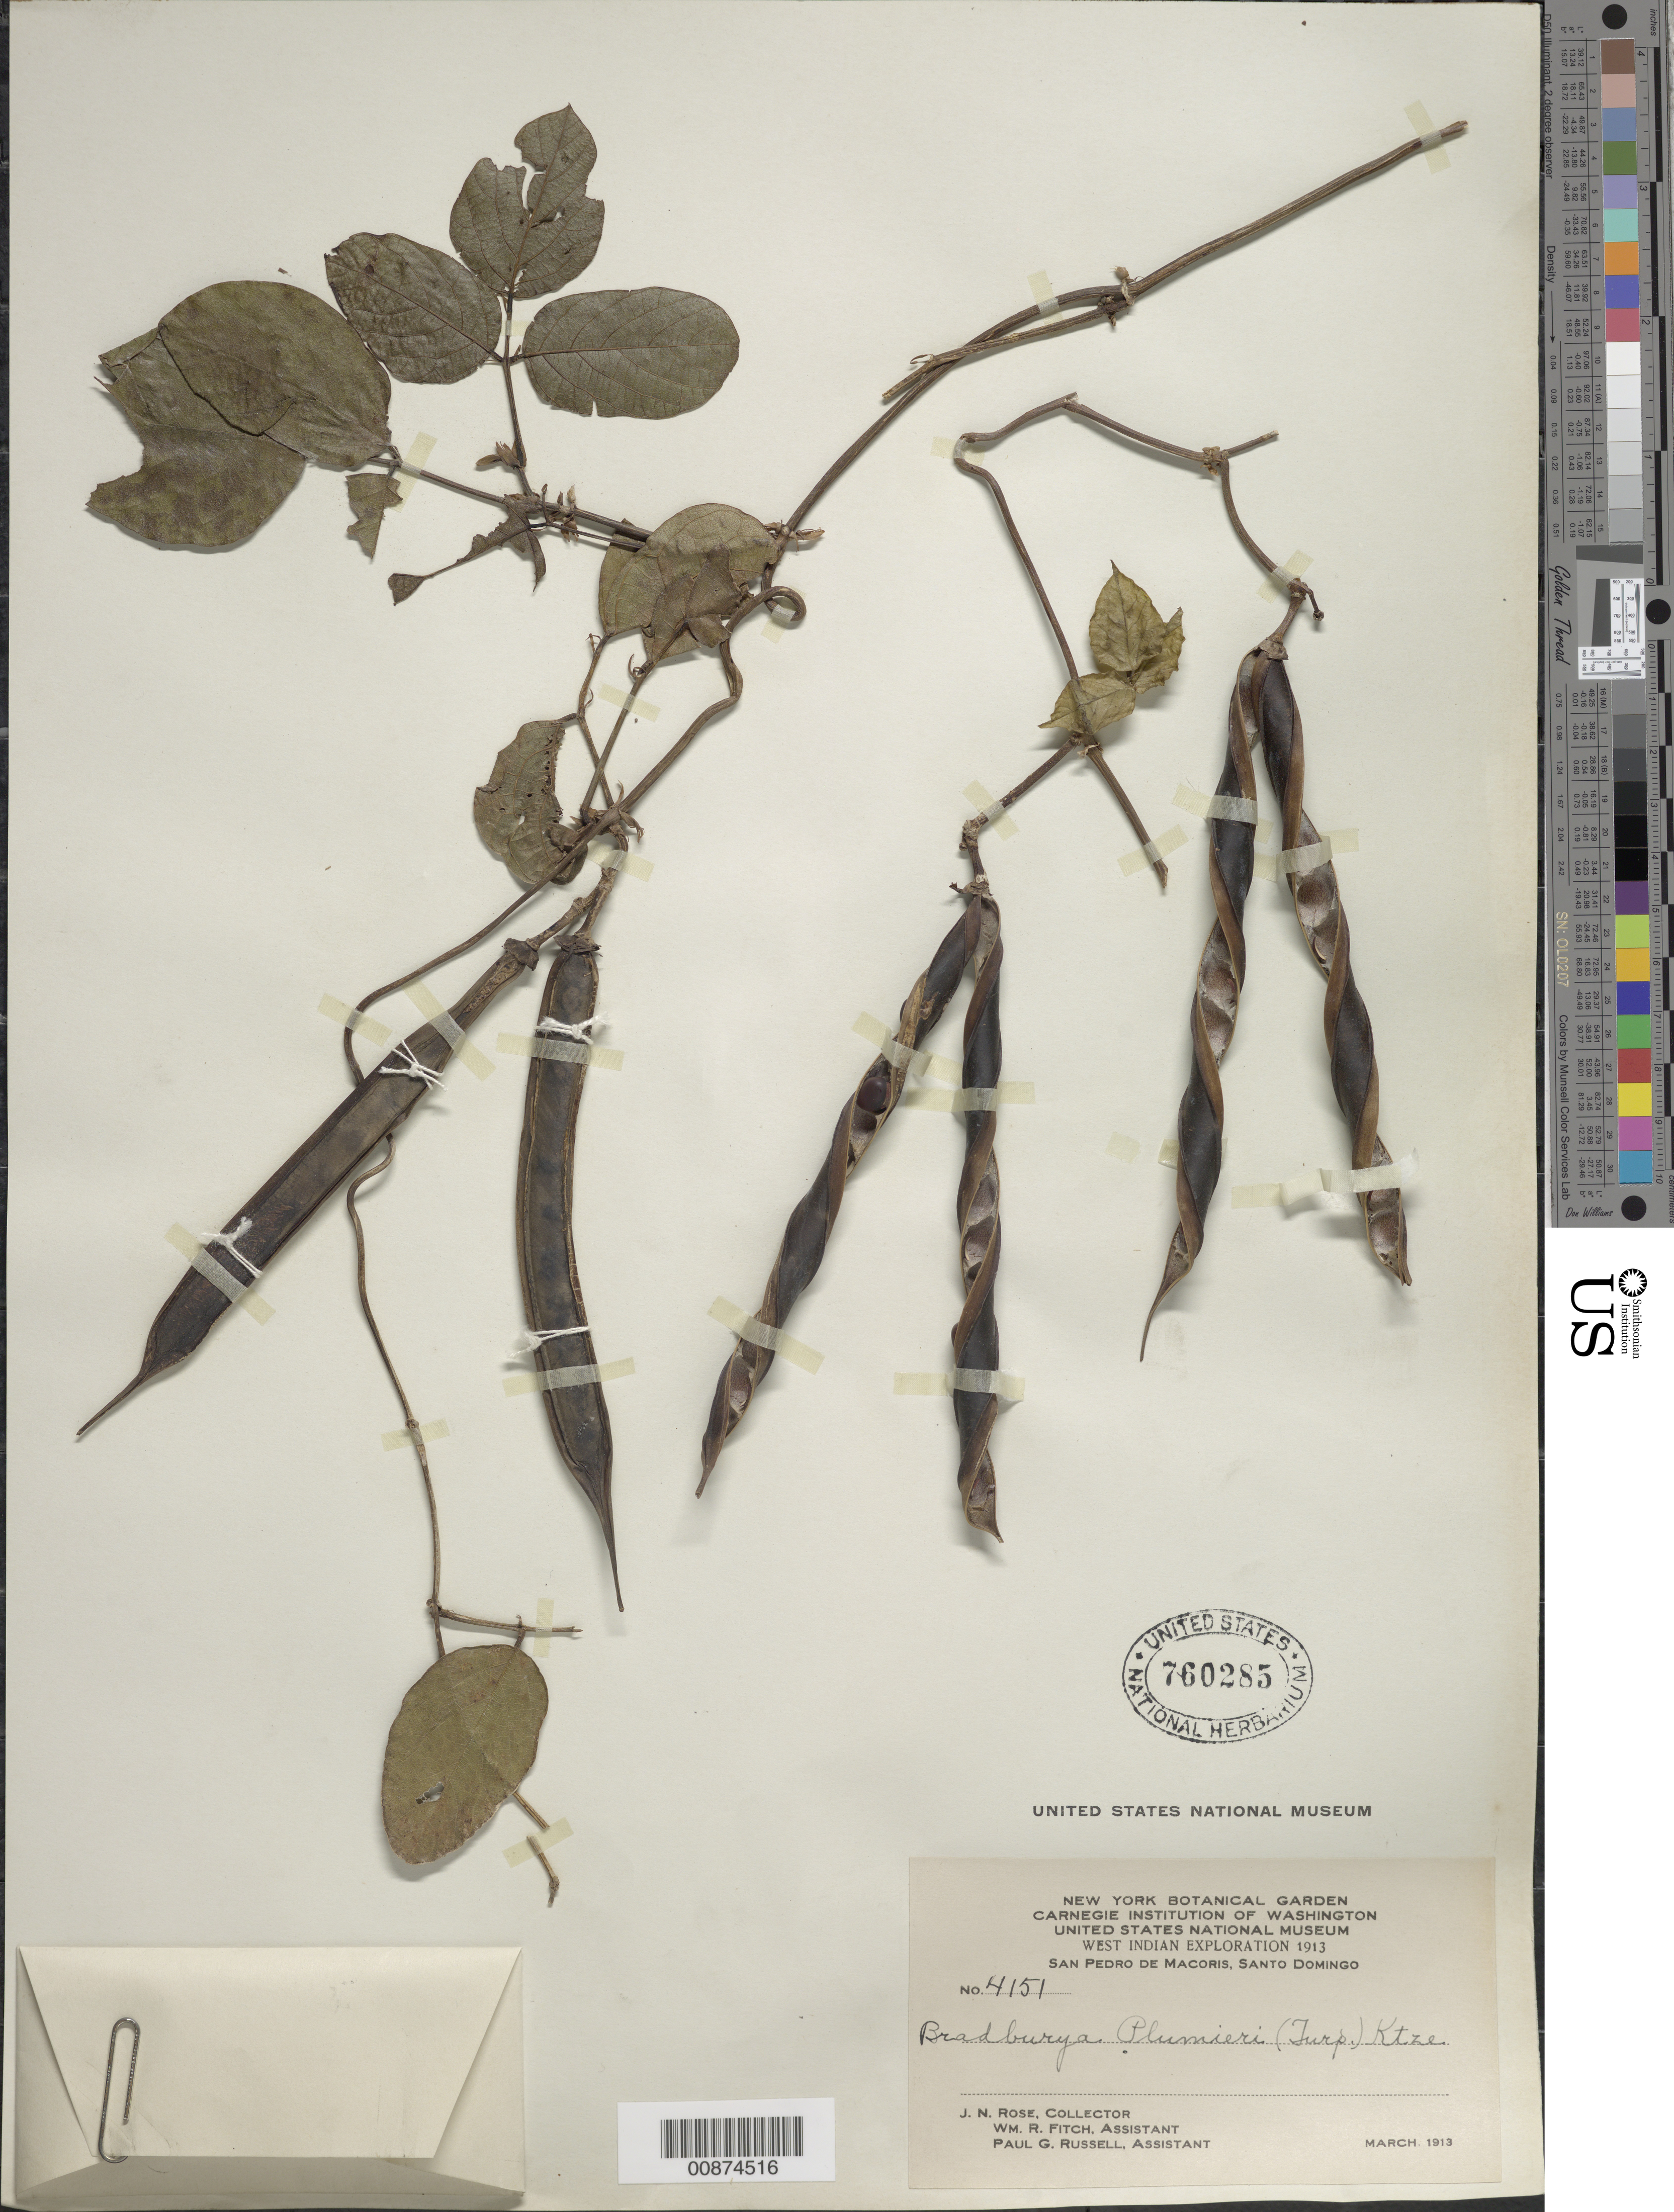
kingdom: Plantae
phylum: Tracheophyta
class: Magnoliopsida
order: Fabales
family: Fabaceae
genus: Centrosema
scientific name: Centrosema plumieri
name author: (Turpin ex Pers.) Benth.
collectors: J. N. Rose, W. R. Fitch & P. G. Russell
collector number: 4151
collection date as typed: Mar 1913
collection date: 1913-03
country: Dominican Republic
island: Hispaniola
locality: San Pedro de Macoris, Santo Domingo.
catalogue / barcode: US 760285